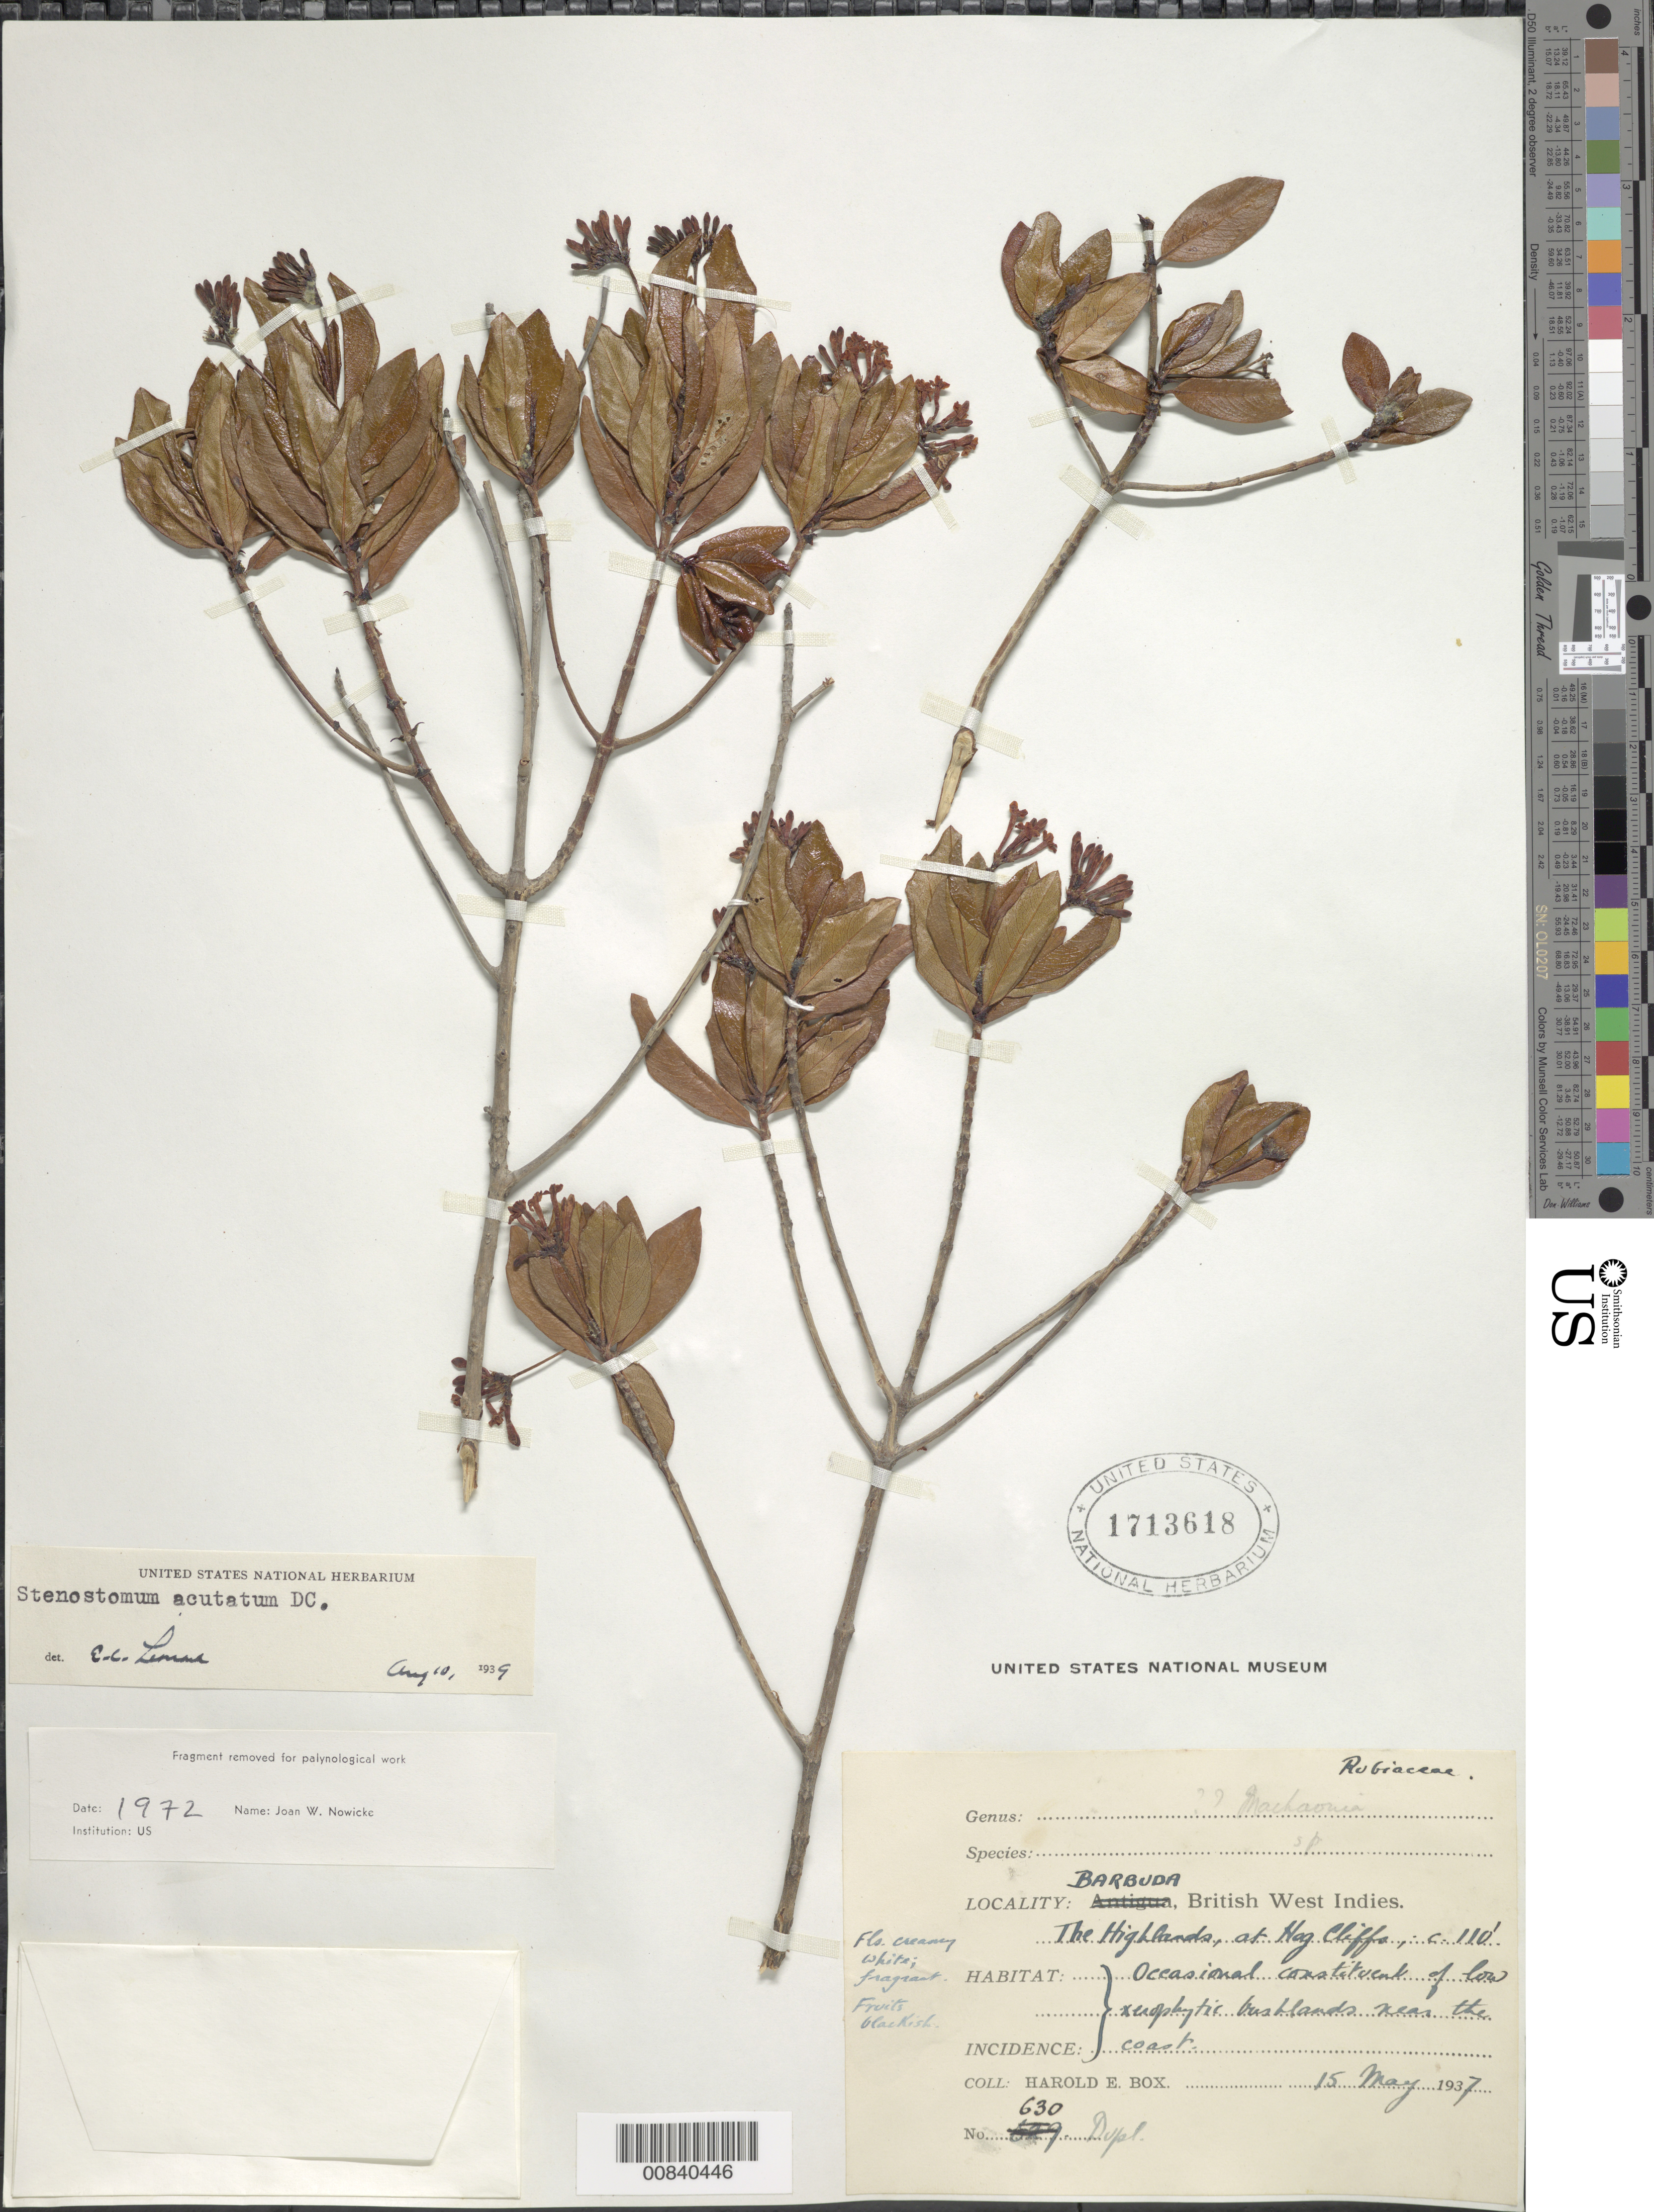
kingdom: Plantae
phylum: Tracheophyta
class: Magnoliopsida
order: Gentianales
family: Rubiaceae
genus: Stenostomum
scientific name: Stenostomum acutatum var. acutatum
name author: DC.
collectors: H. E. Box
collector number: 630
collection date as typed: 15 May 1937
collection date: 1937-05-15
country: Antigua and Barbuda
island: Barbuda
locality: Barbuda Is. The Highlands, at Hog Cliffs.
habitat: Low xerophytic bushlands near the coast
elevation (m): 34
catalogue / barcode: US 1713618